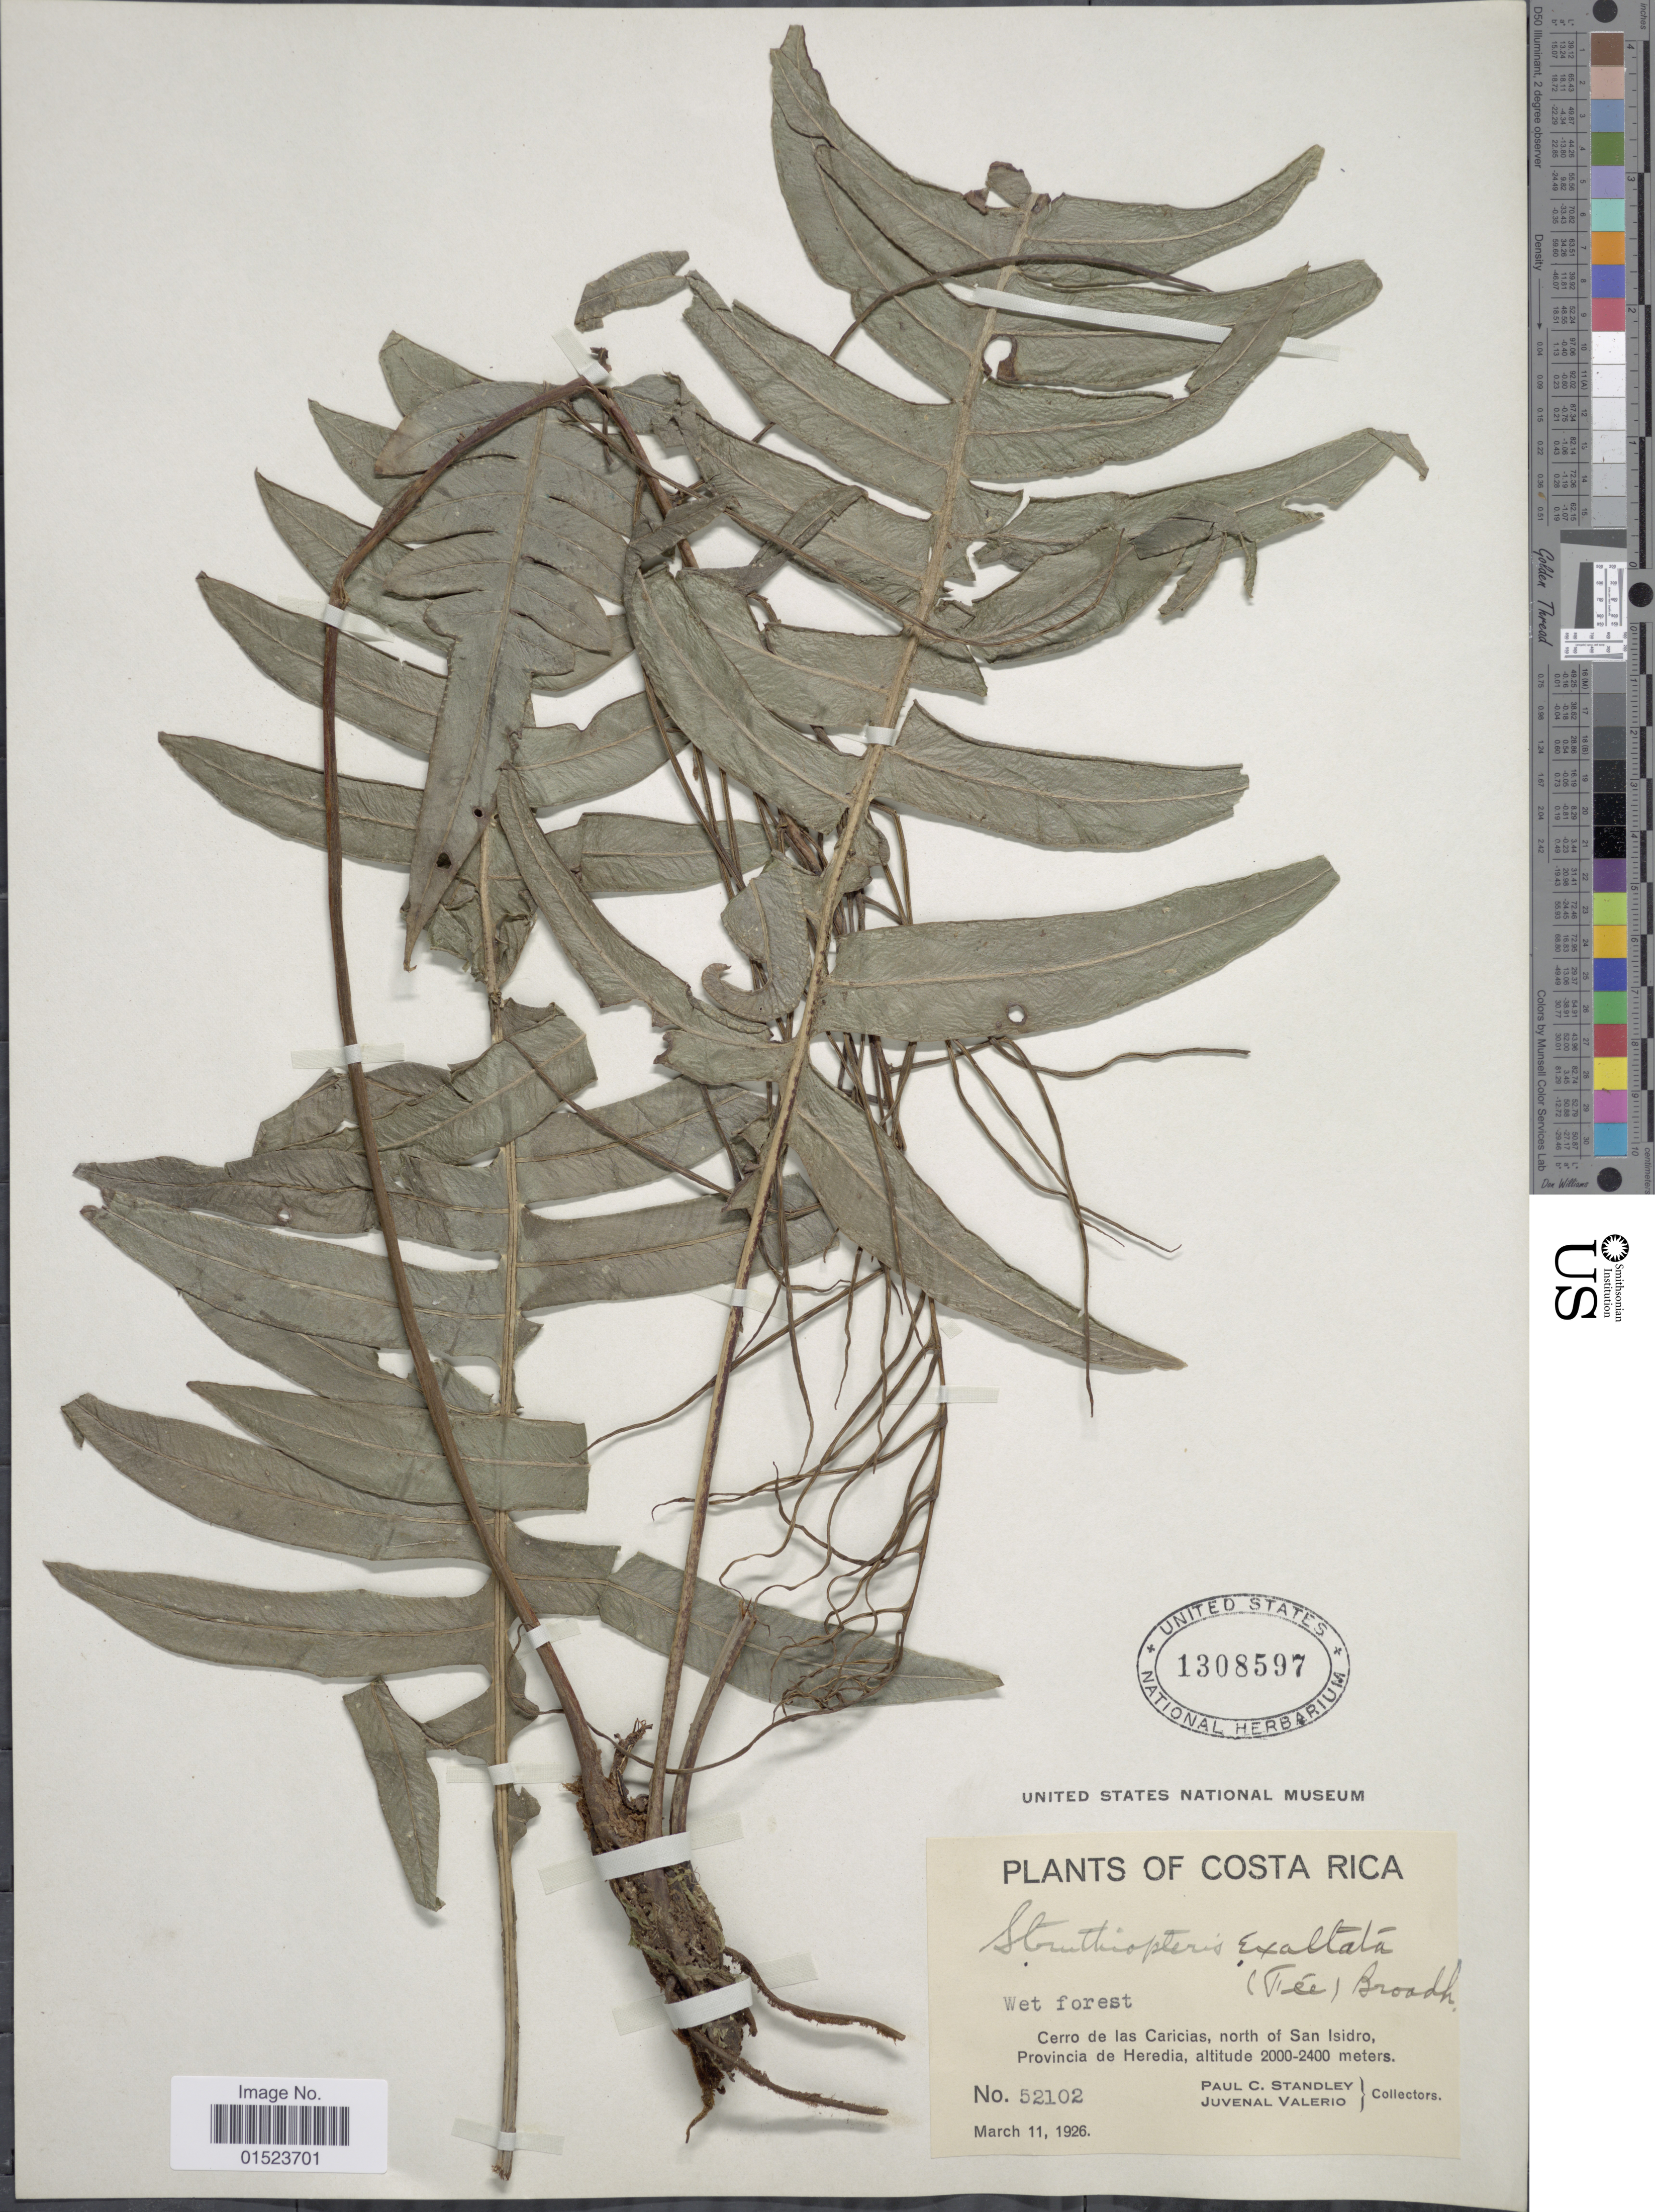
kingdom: Plantae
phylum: Tracheophyta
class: Polypodiopsida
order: Polypodiales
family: Blechnaceae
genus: Blechnum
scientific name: Blechnum divergens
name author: (Kunze) Mett.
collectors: P. C. Standley & J. Valerio R.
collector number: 52102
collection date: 1926-03-11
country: Costa Rica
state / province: Heredia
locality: Cerro de las Caricias, north of San Isidro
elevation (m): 2000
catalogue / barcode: US 1308597